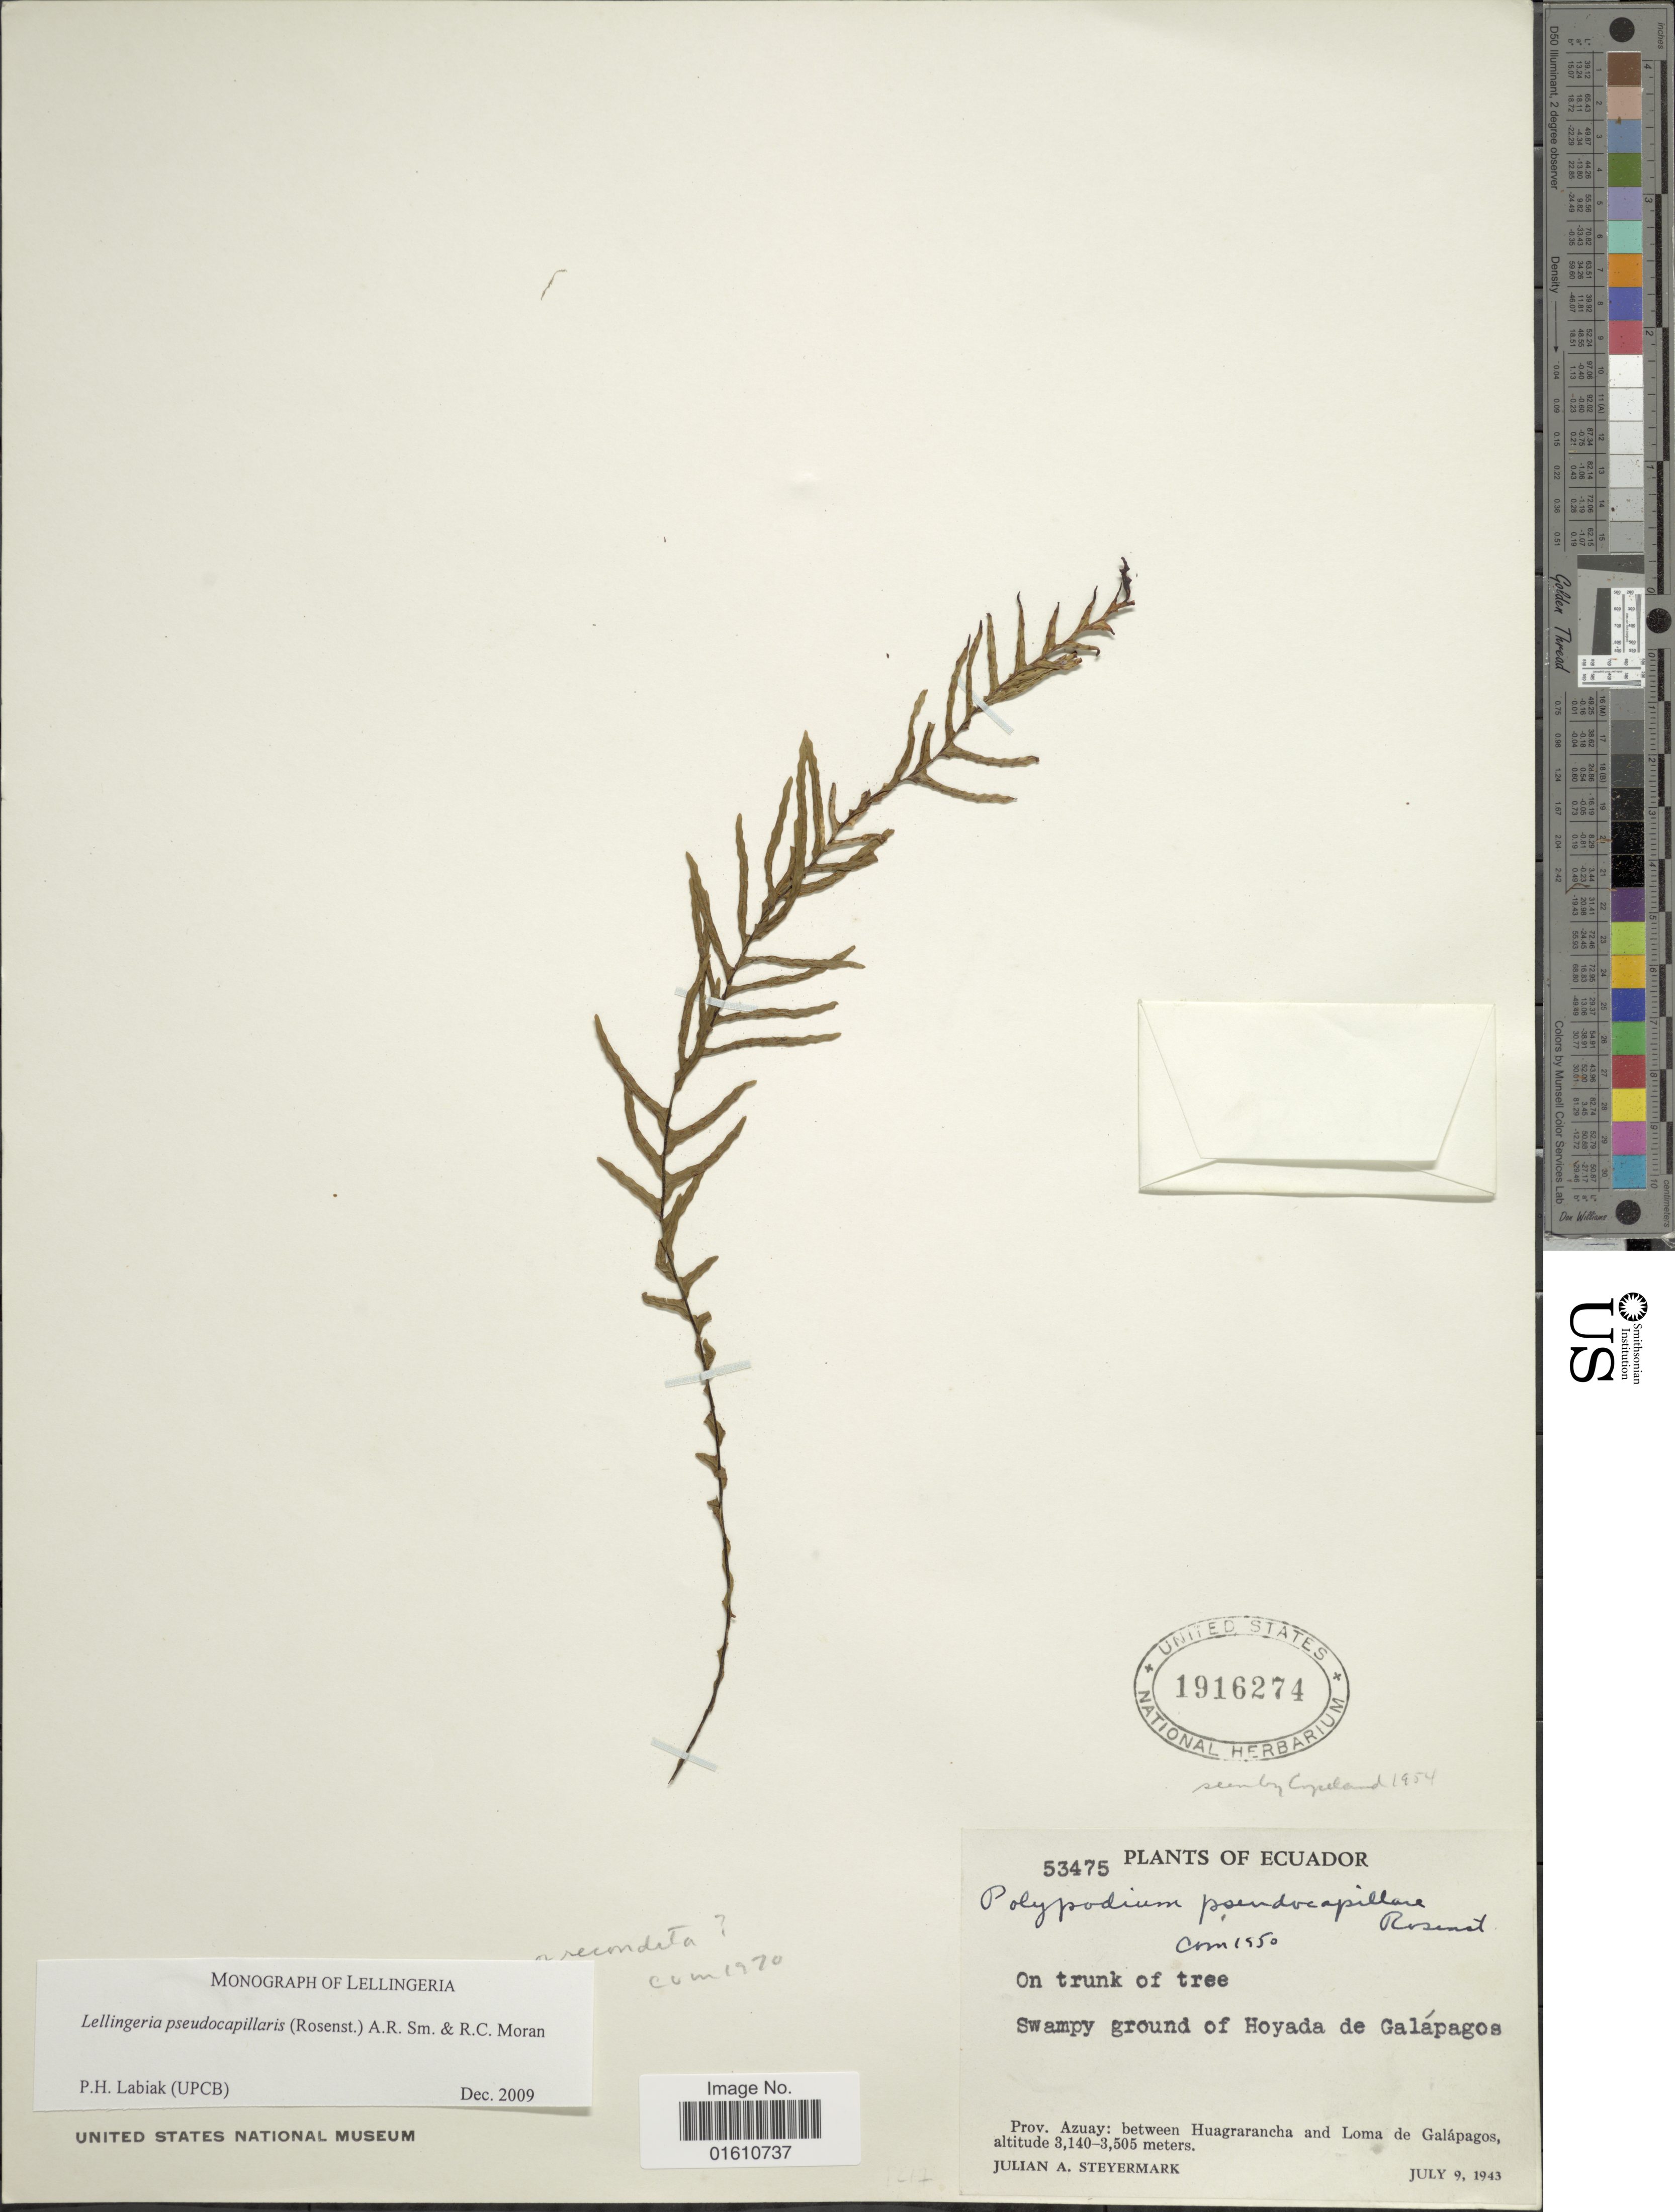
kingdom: Plantae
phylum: Tracheophyta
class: Polypodiopsida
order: Polypodiales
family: Polypodiaceae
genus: Lellingeria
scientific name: Lellingeria pseudocapillaris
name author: (Rosenst.) A.R. Sm. & R.C. Moran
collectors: J. Steyermark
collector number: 53475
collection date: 1943-07-09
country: Ecuador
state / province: Azuay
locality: Swampy ground of Hoyada de Galapagos, Prov. Azuay: between Huagrarancha and Loma de Galapagos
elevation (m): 3140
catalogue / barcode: US 1916274